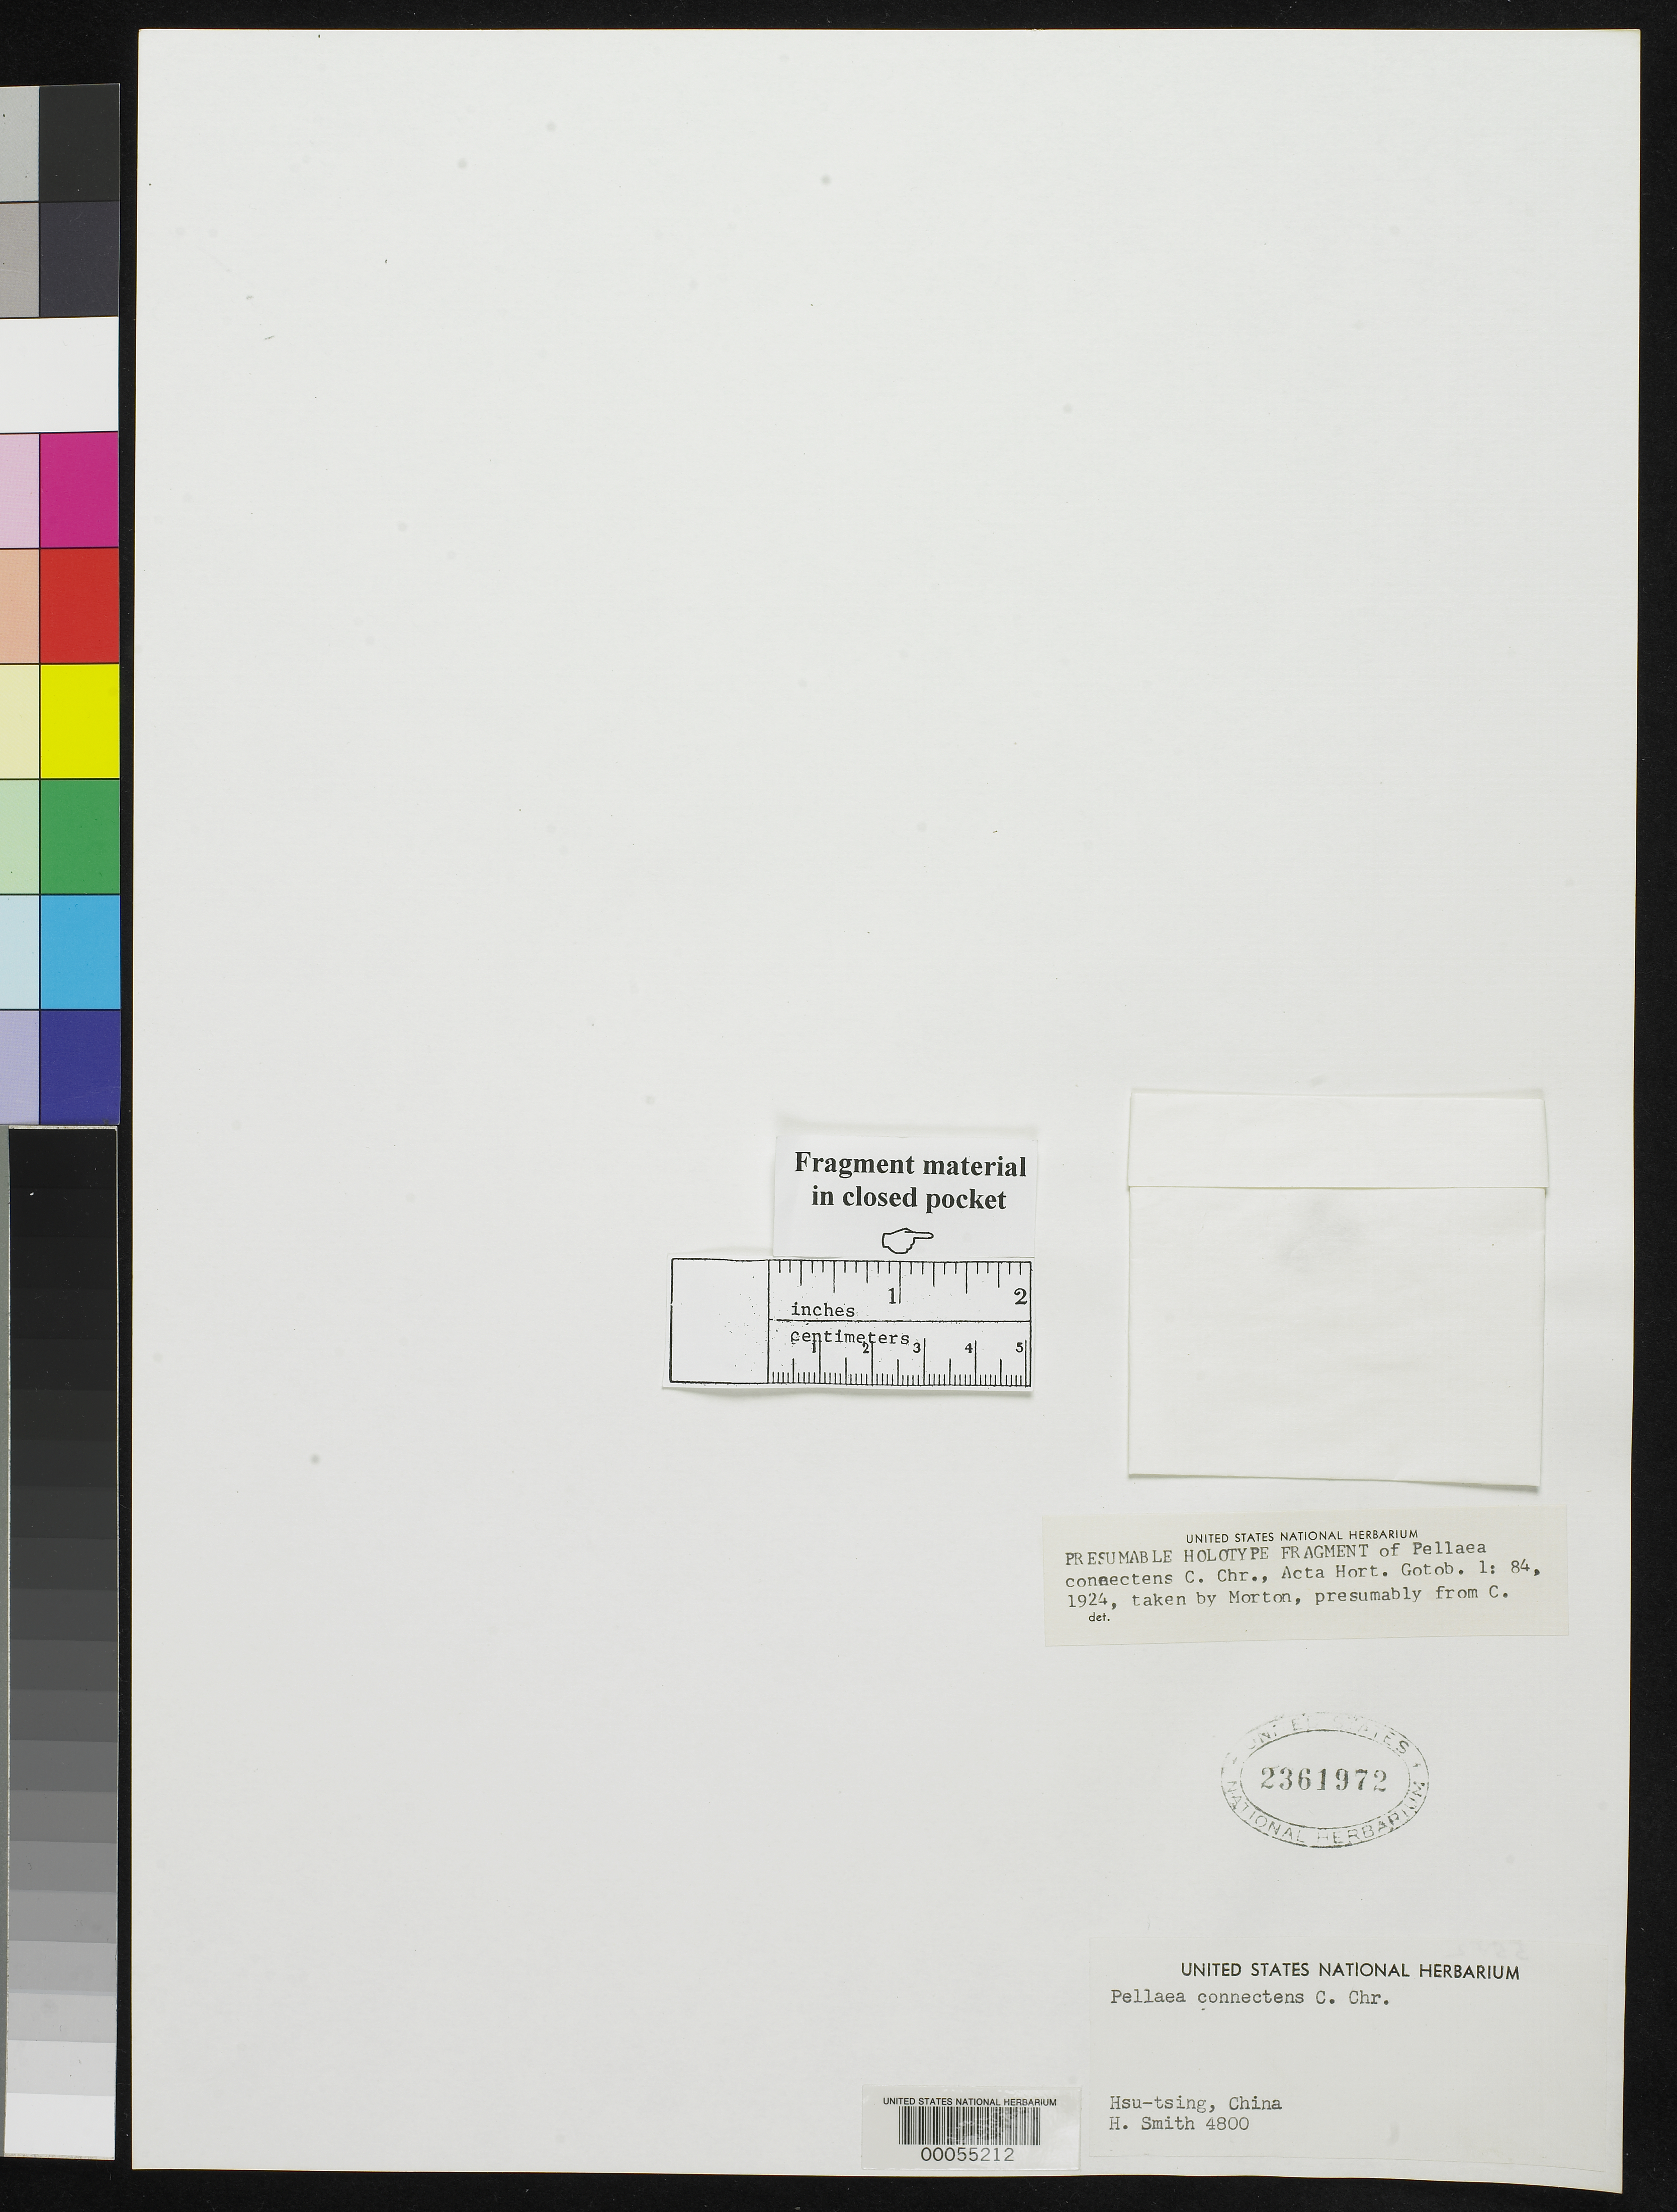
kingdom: Plantae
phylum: Tracheophyta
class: Polypodiopsida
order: Polypodiales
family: Pteridaceae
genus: Pellaea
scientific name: Pellaea connectens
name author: C. Chr.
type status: Holotype Fragment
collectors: K. A. H. Smith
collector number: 4800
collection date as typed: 10 Oct 1922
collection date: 1922-10-10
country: China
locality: Hsu-tsing.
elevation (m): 2100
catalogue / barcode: US 2361972